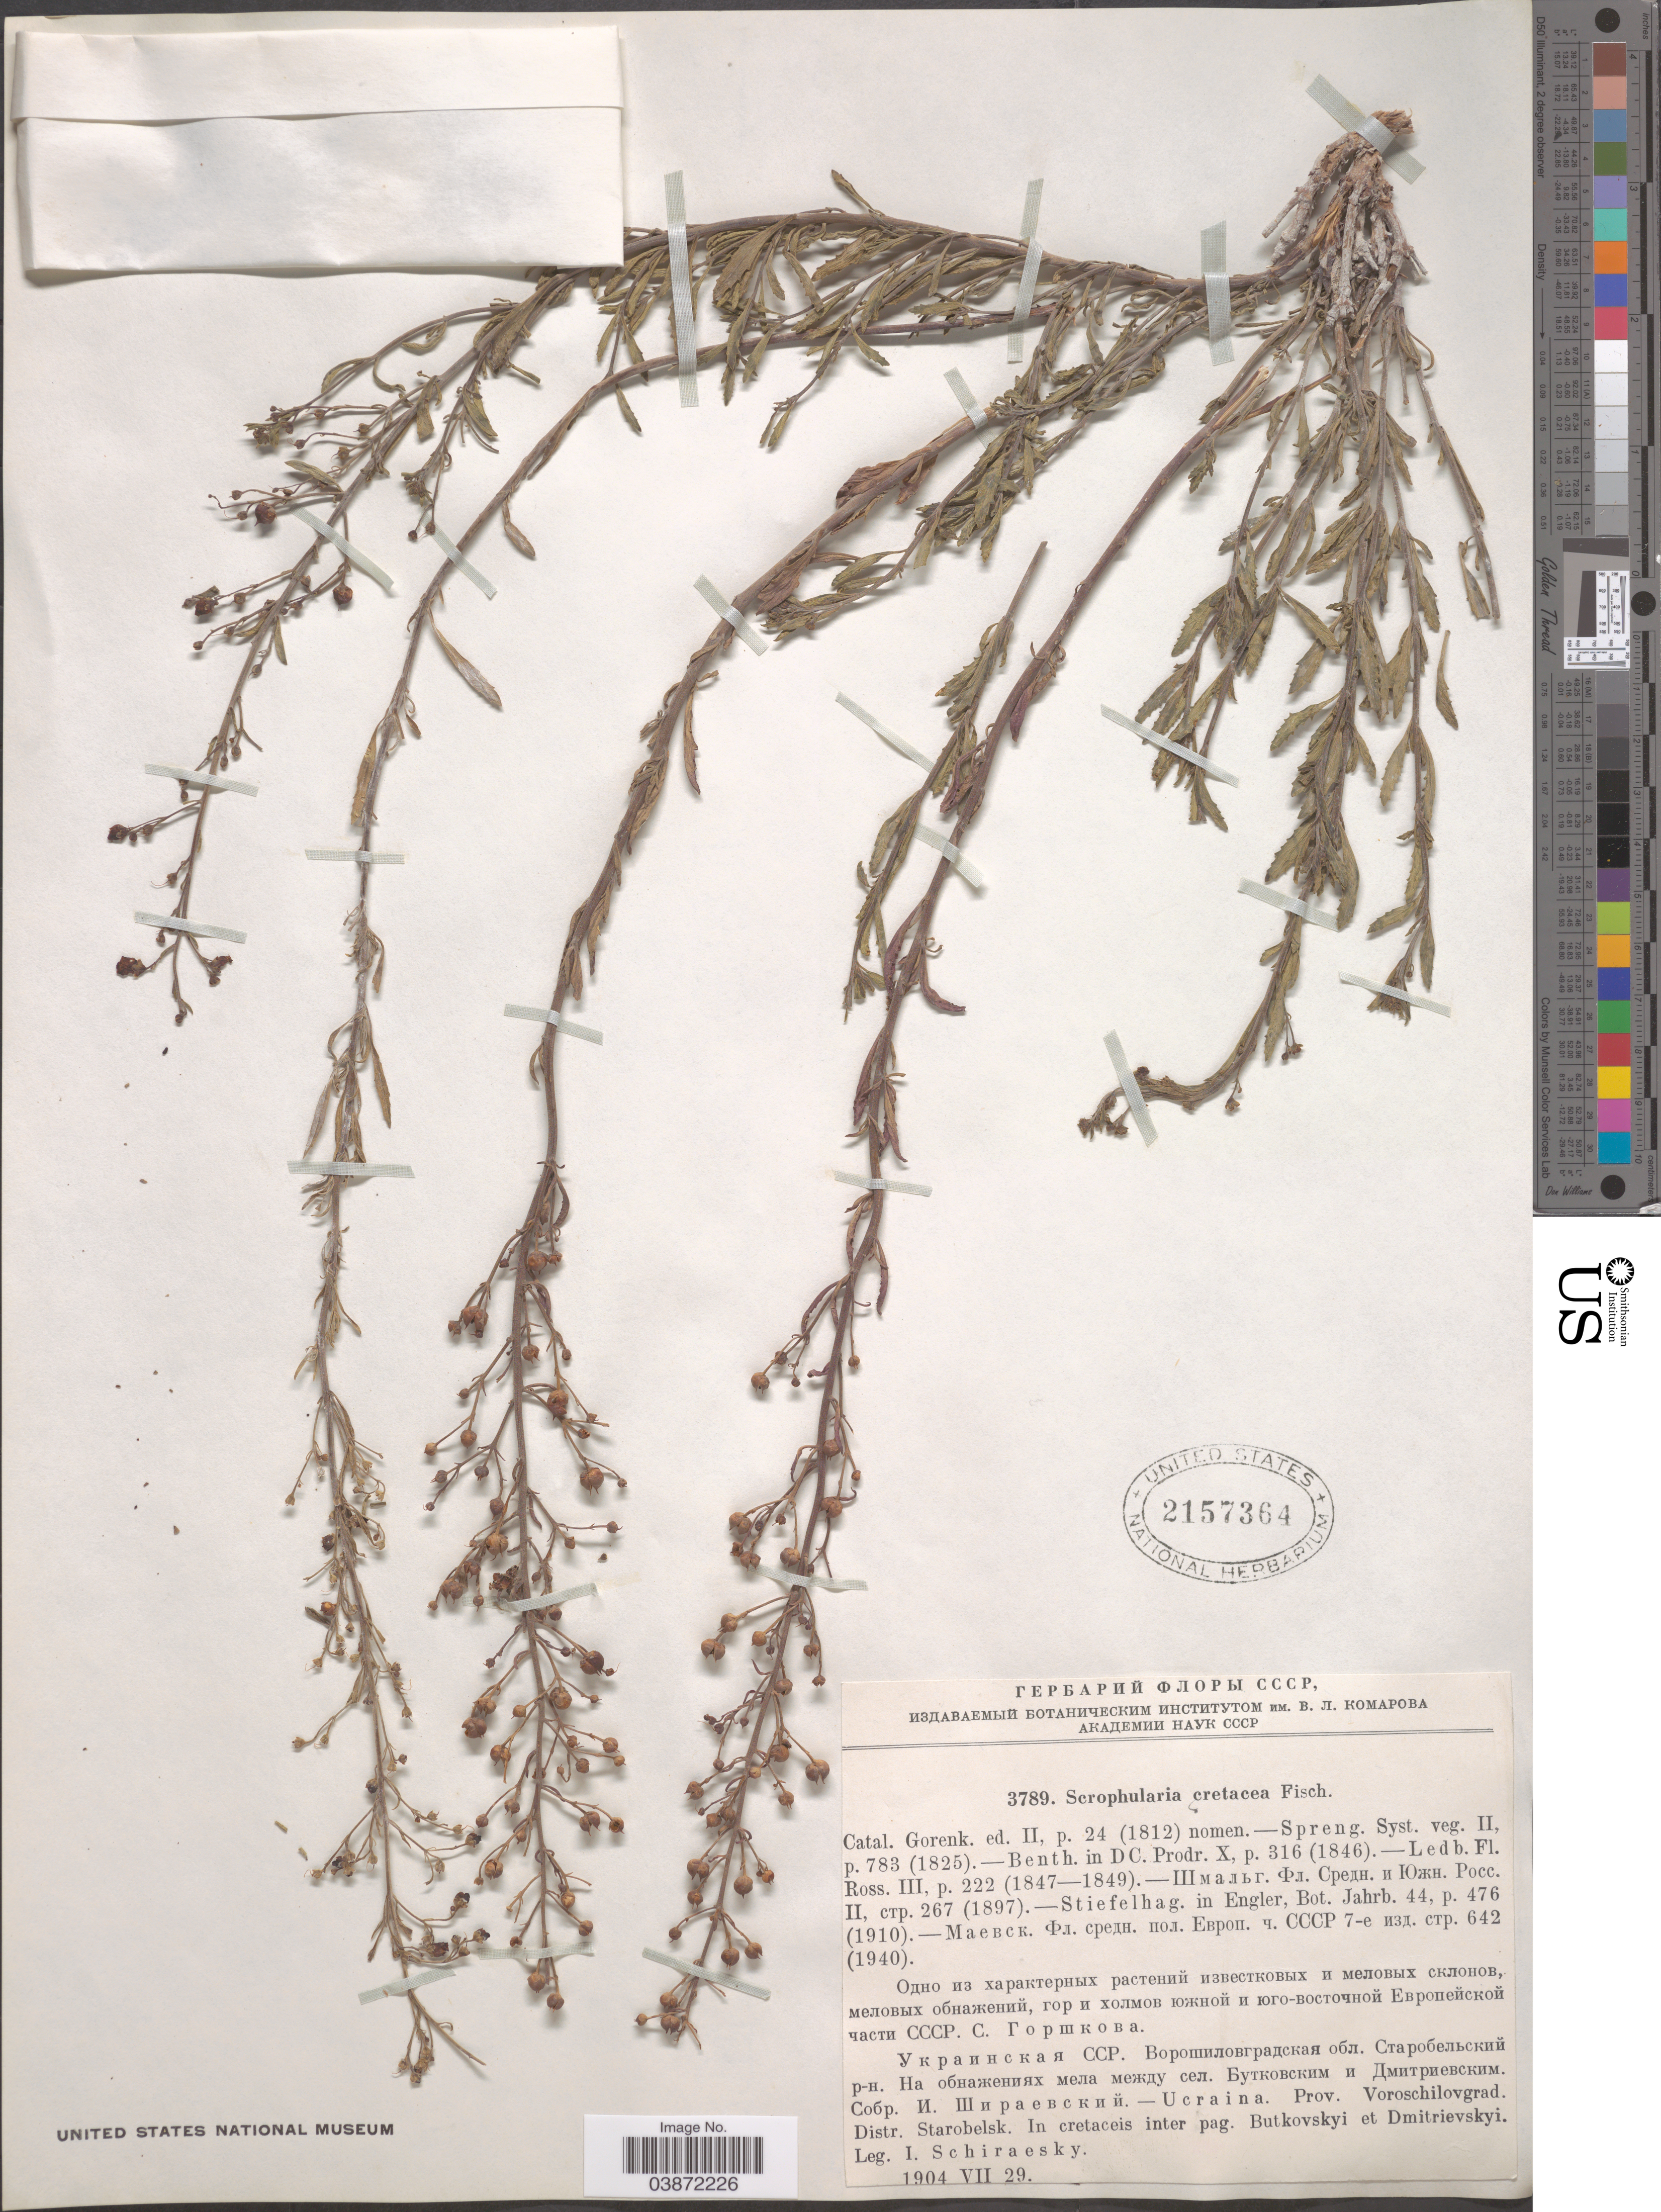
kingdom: Plantae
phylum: Tracheophyta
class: Magnoliopsida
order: Lamiales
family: Scrophulariaceae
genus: Scrophularia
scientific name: Scrophularia cretacea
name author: Fisch. ex Spreng.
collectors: I. Schiraesky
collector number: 3789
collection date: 1904-07-29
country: Ukraine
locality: Ucraina. Prov. Voroschilovgrad. Distr. Starobelsk. In cretaceis inter pag. Butkovskyi et Dmitrievskyi.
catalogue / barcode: US 2157364